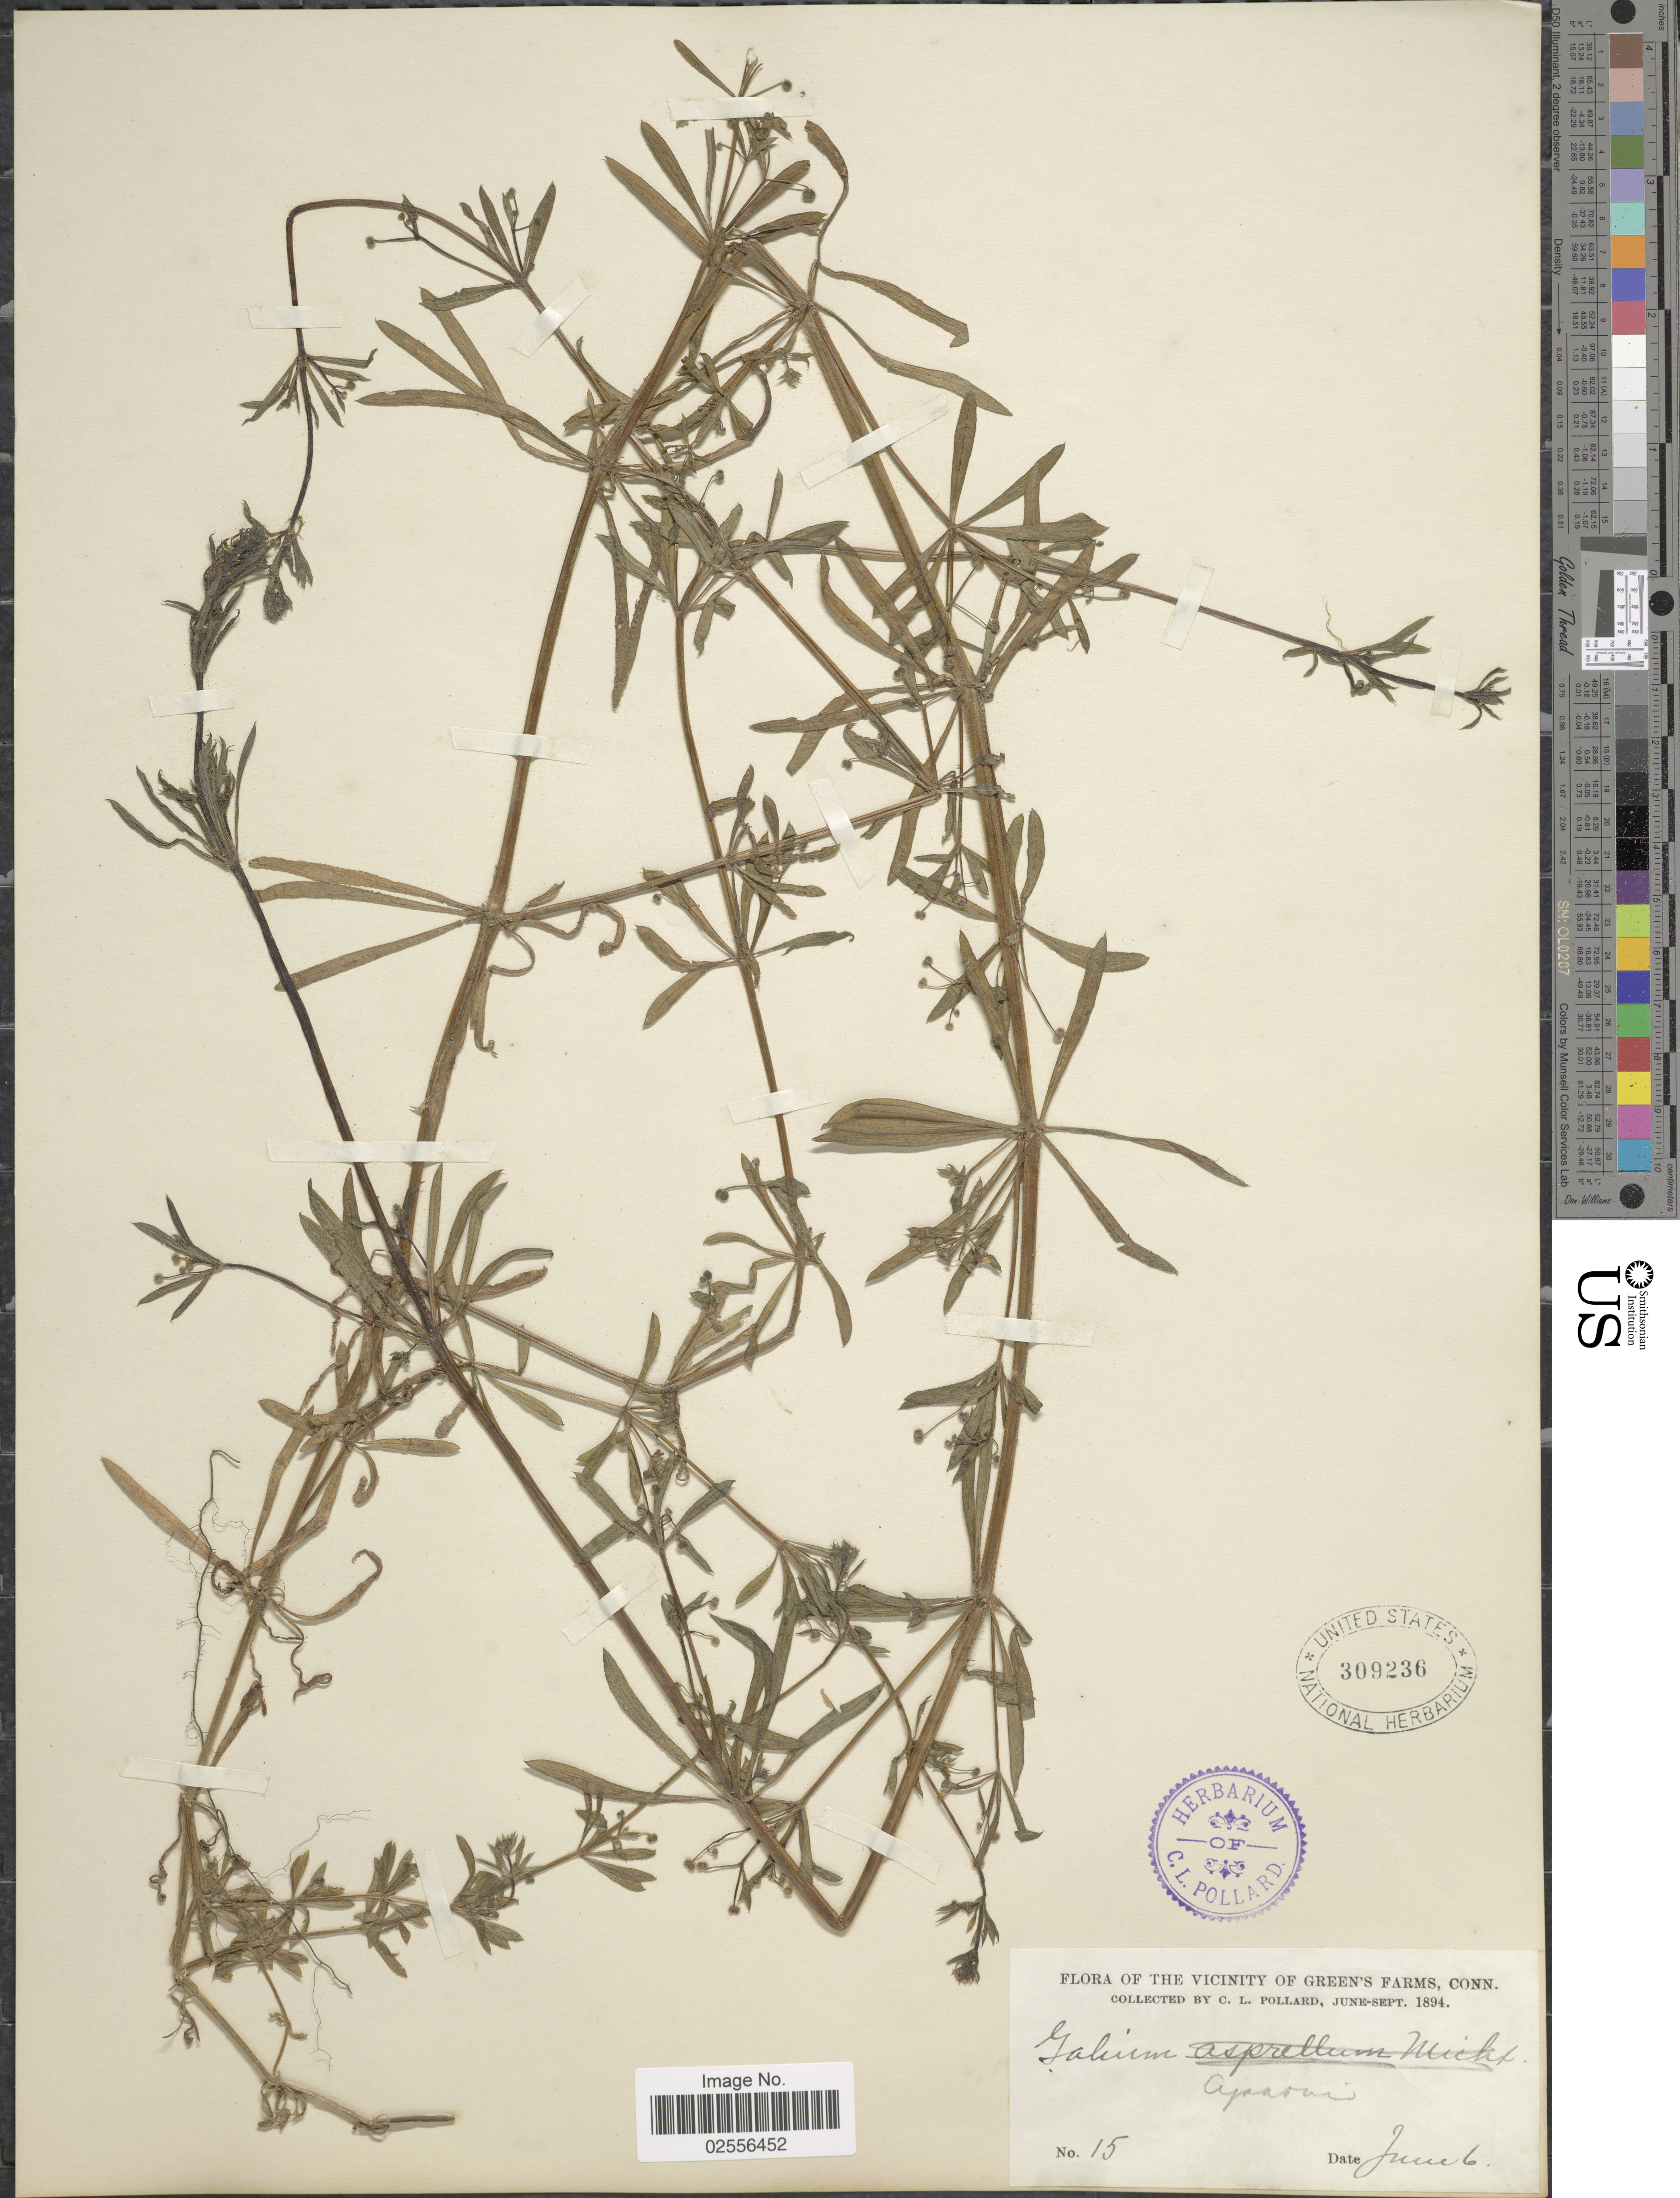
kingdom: Plantae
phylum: Tracheophyta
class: Magnoliopsida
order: Gentianales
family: Rubiaceae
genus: Galium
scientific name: Galium aparine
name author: L.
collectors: C. L. Pollard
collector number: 15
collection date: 1894-06-06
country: United States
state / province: Connecticut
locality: The Vicinity of Green's Farms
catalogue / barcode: US 309236